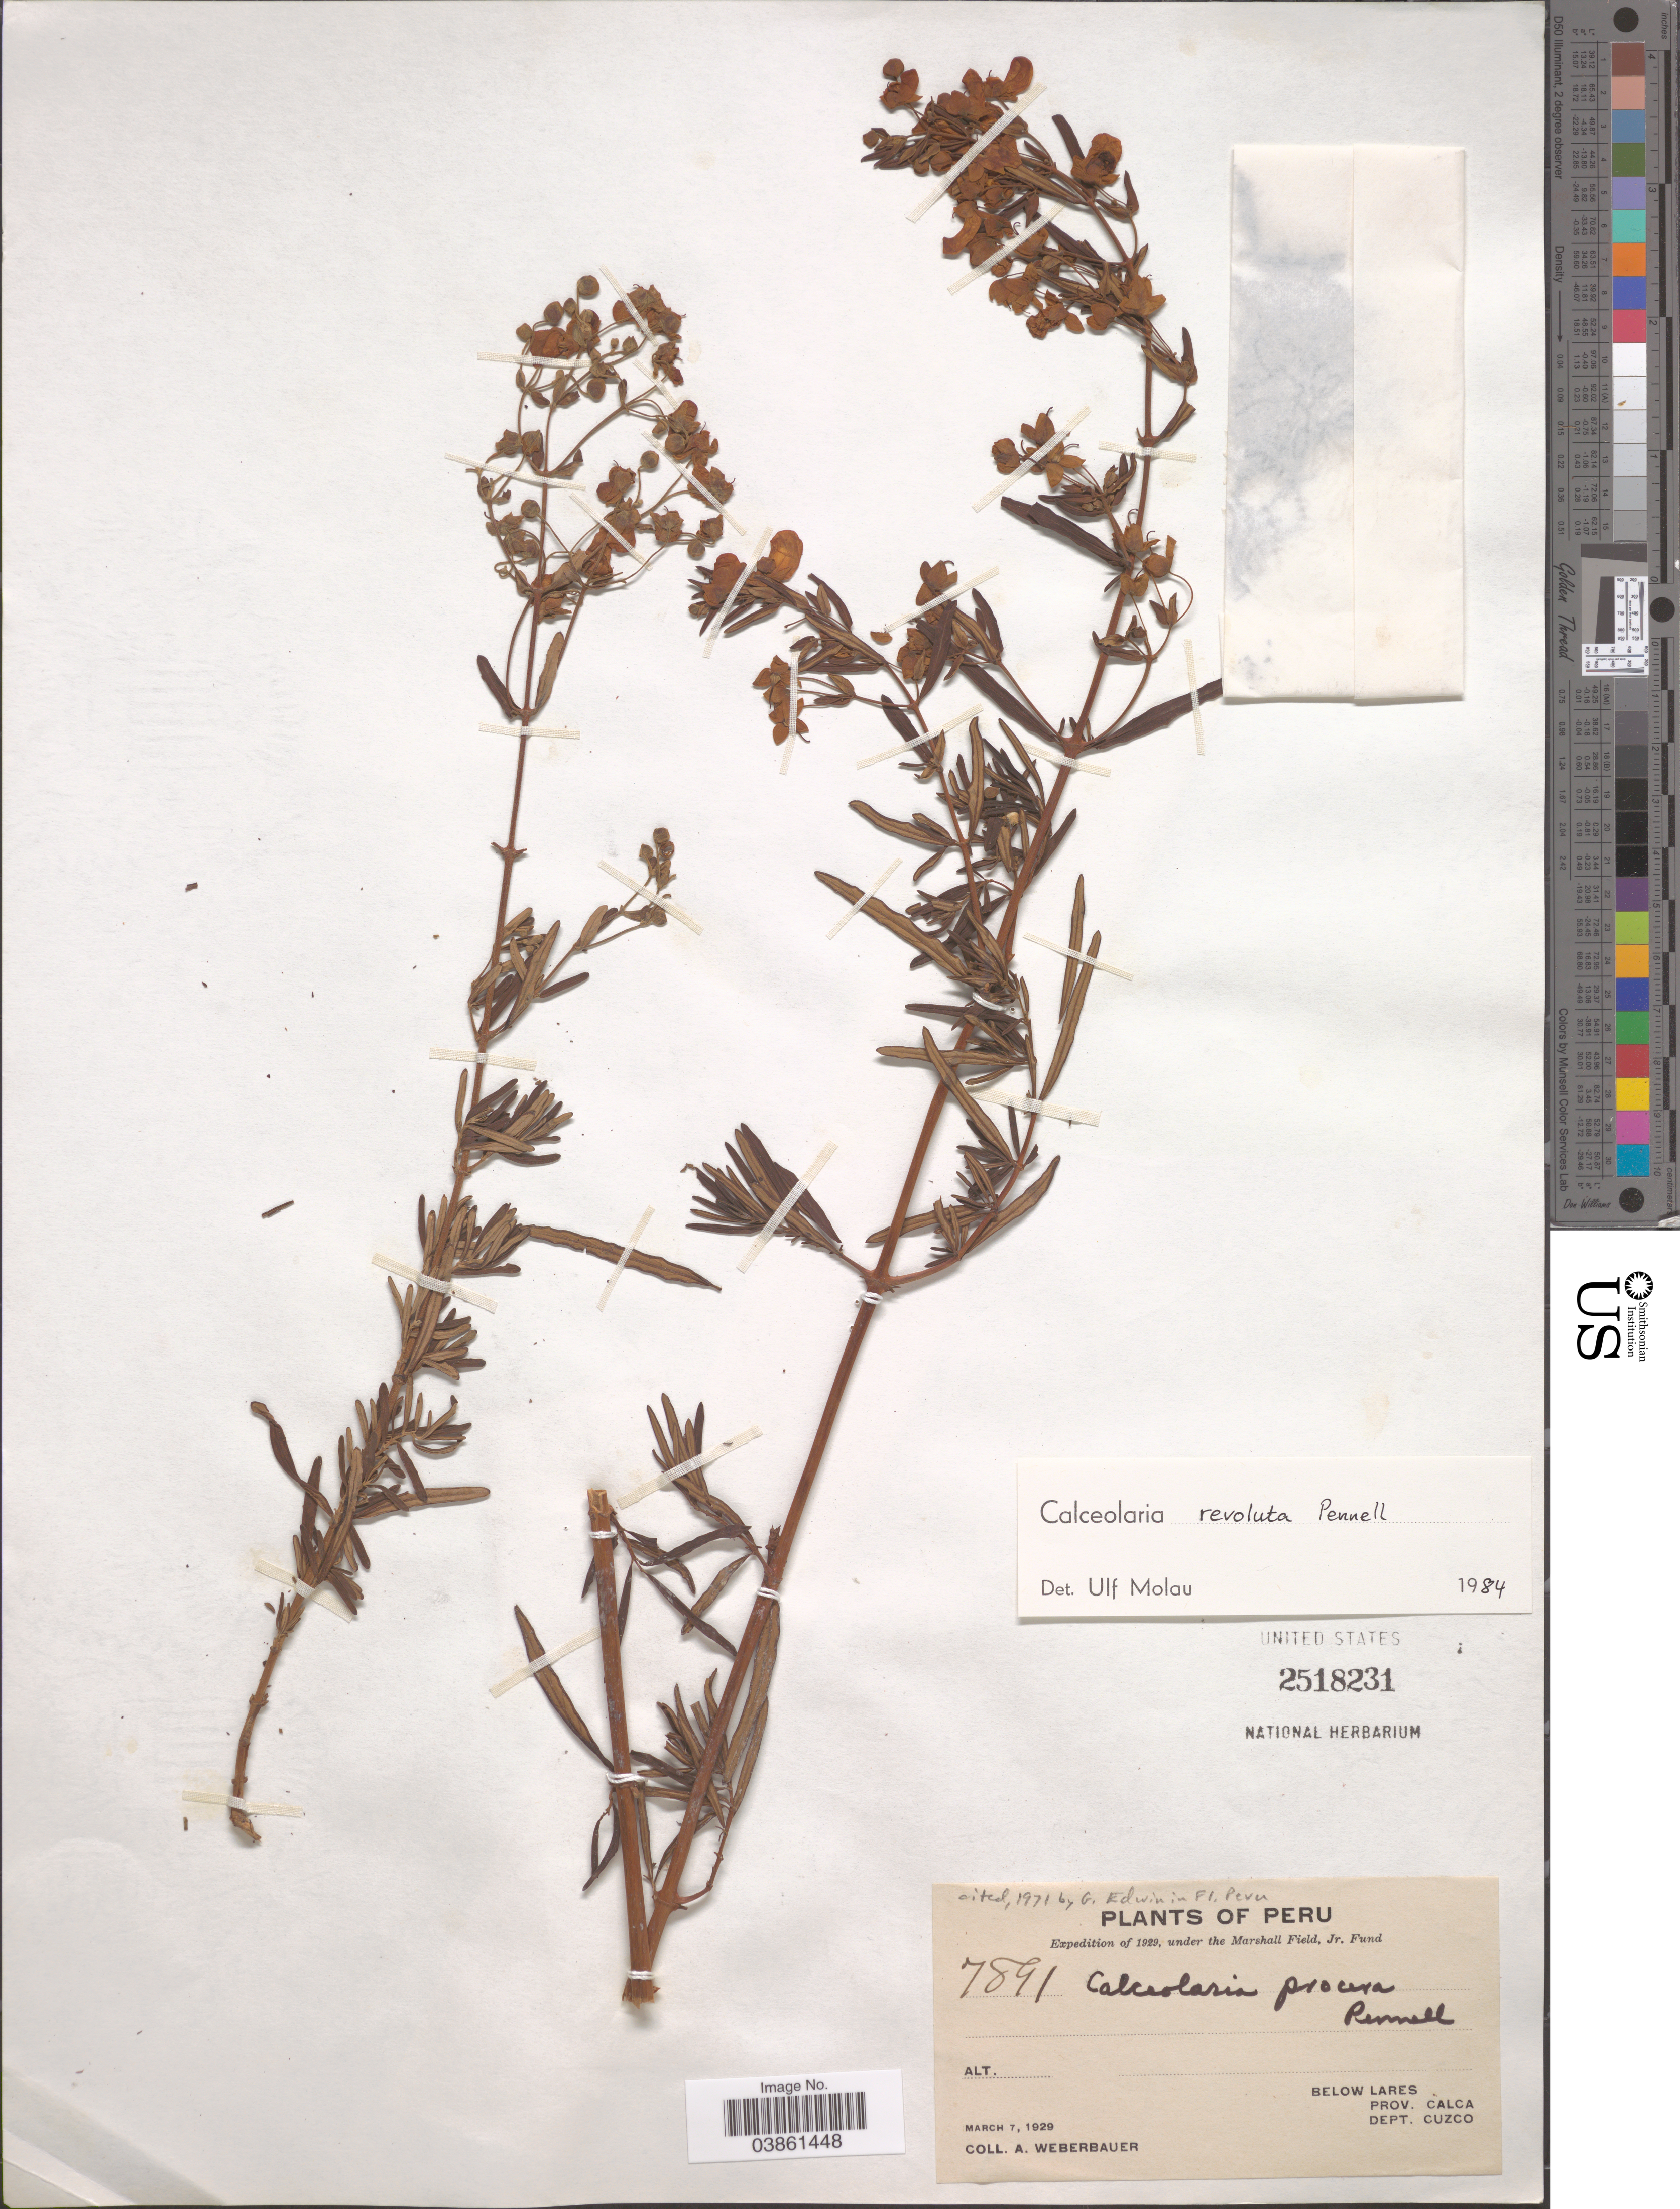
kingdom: Plantae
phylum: Tracheophyta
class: Magnoliopsida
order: Lamiales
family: Calceolariaceae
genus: Calceolaria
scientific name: Calceolaria revoluta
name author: Pennell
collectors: A. Weberbauer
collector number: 7891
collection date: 1929-03-07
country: Peru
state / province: Cusco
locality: Below Lares. Prov. Calca. Dept. Cuzco.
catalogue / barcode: US 2518231